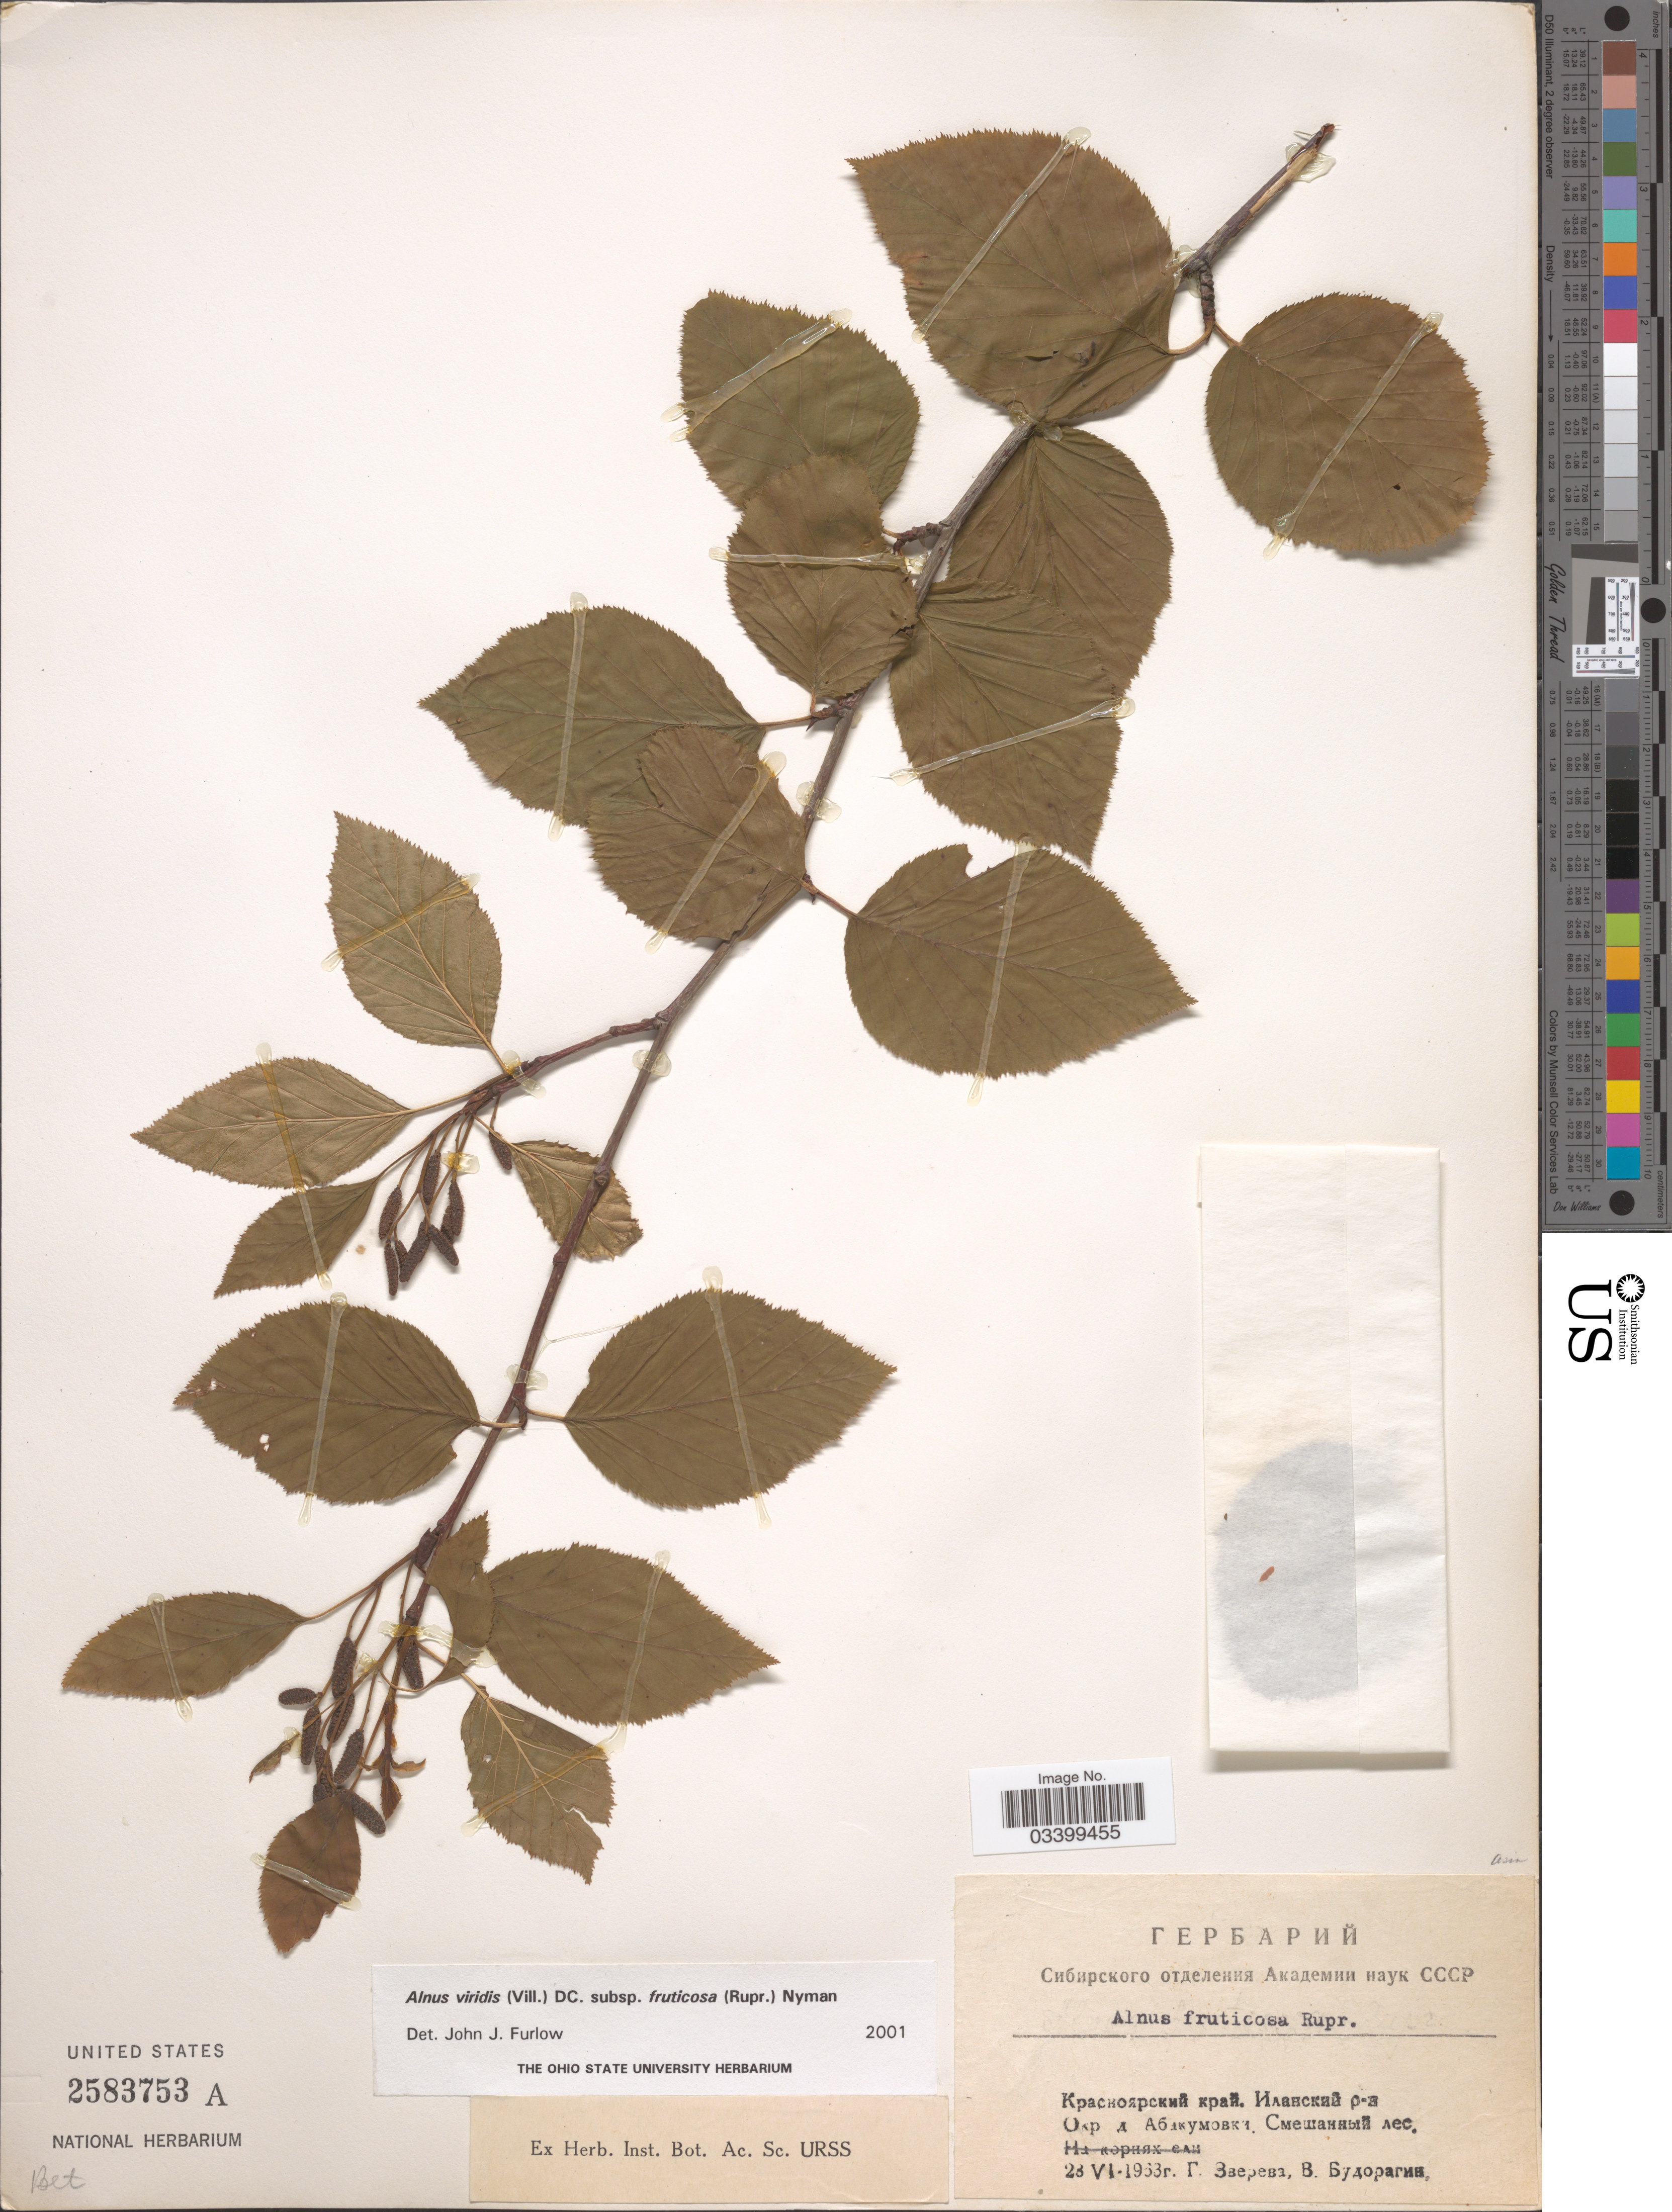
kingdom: Plantae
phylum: Tracheophyta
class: Magnoliopsida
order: Fagales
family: Betulaceae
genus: Alnus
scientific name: Alnus fruticosa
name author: Rupr.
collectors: G. Zvereva & V. Budoragin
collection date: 1963-06-28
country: Russian Federation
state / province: Krasnoyarsk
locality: Ilanskiy, Abakumovka.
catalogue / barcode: US 2583753A